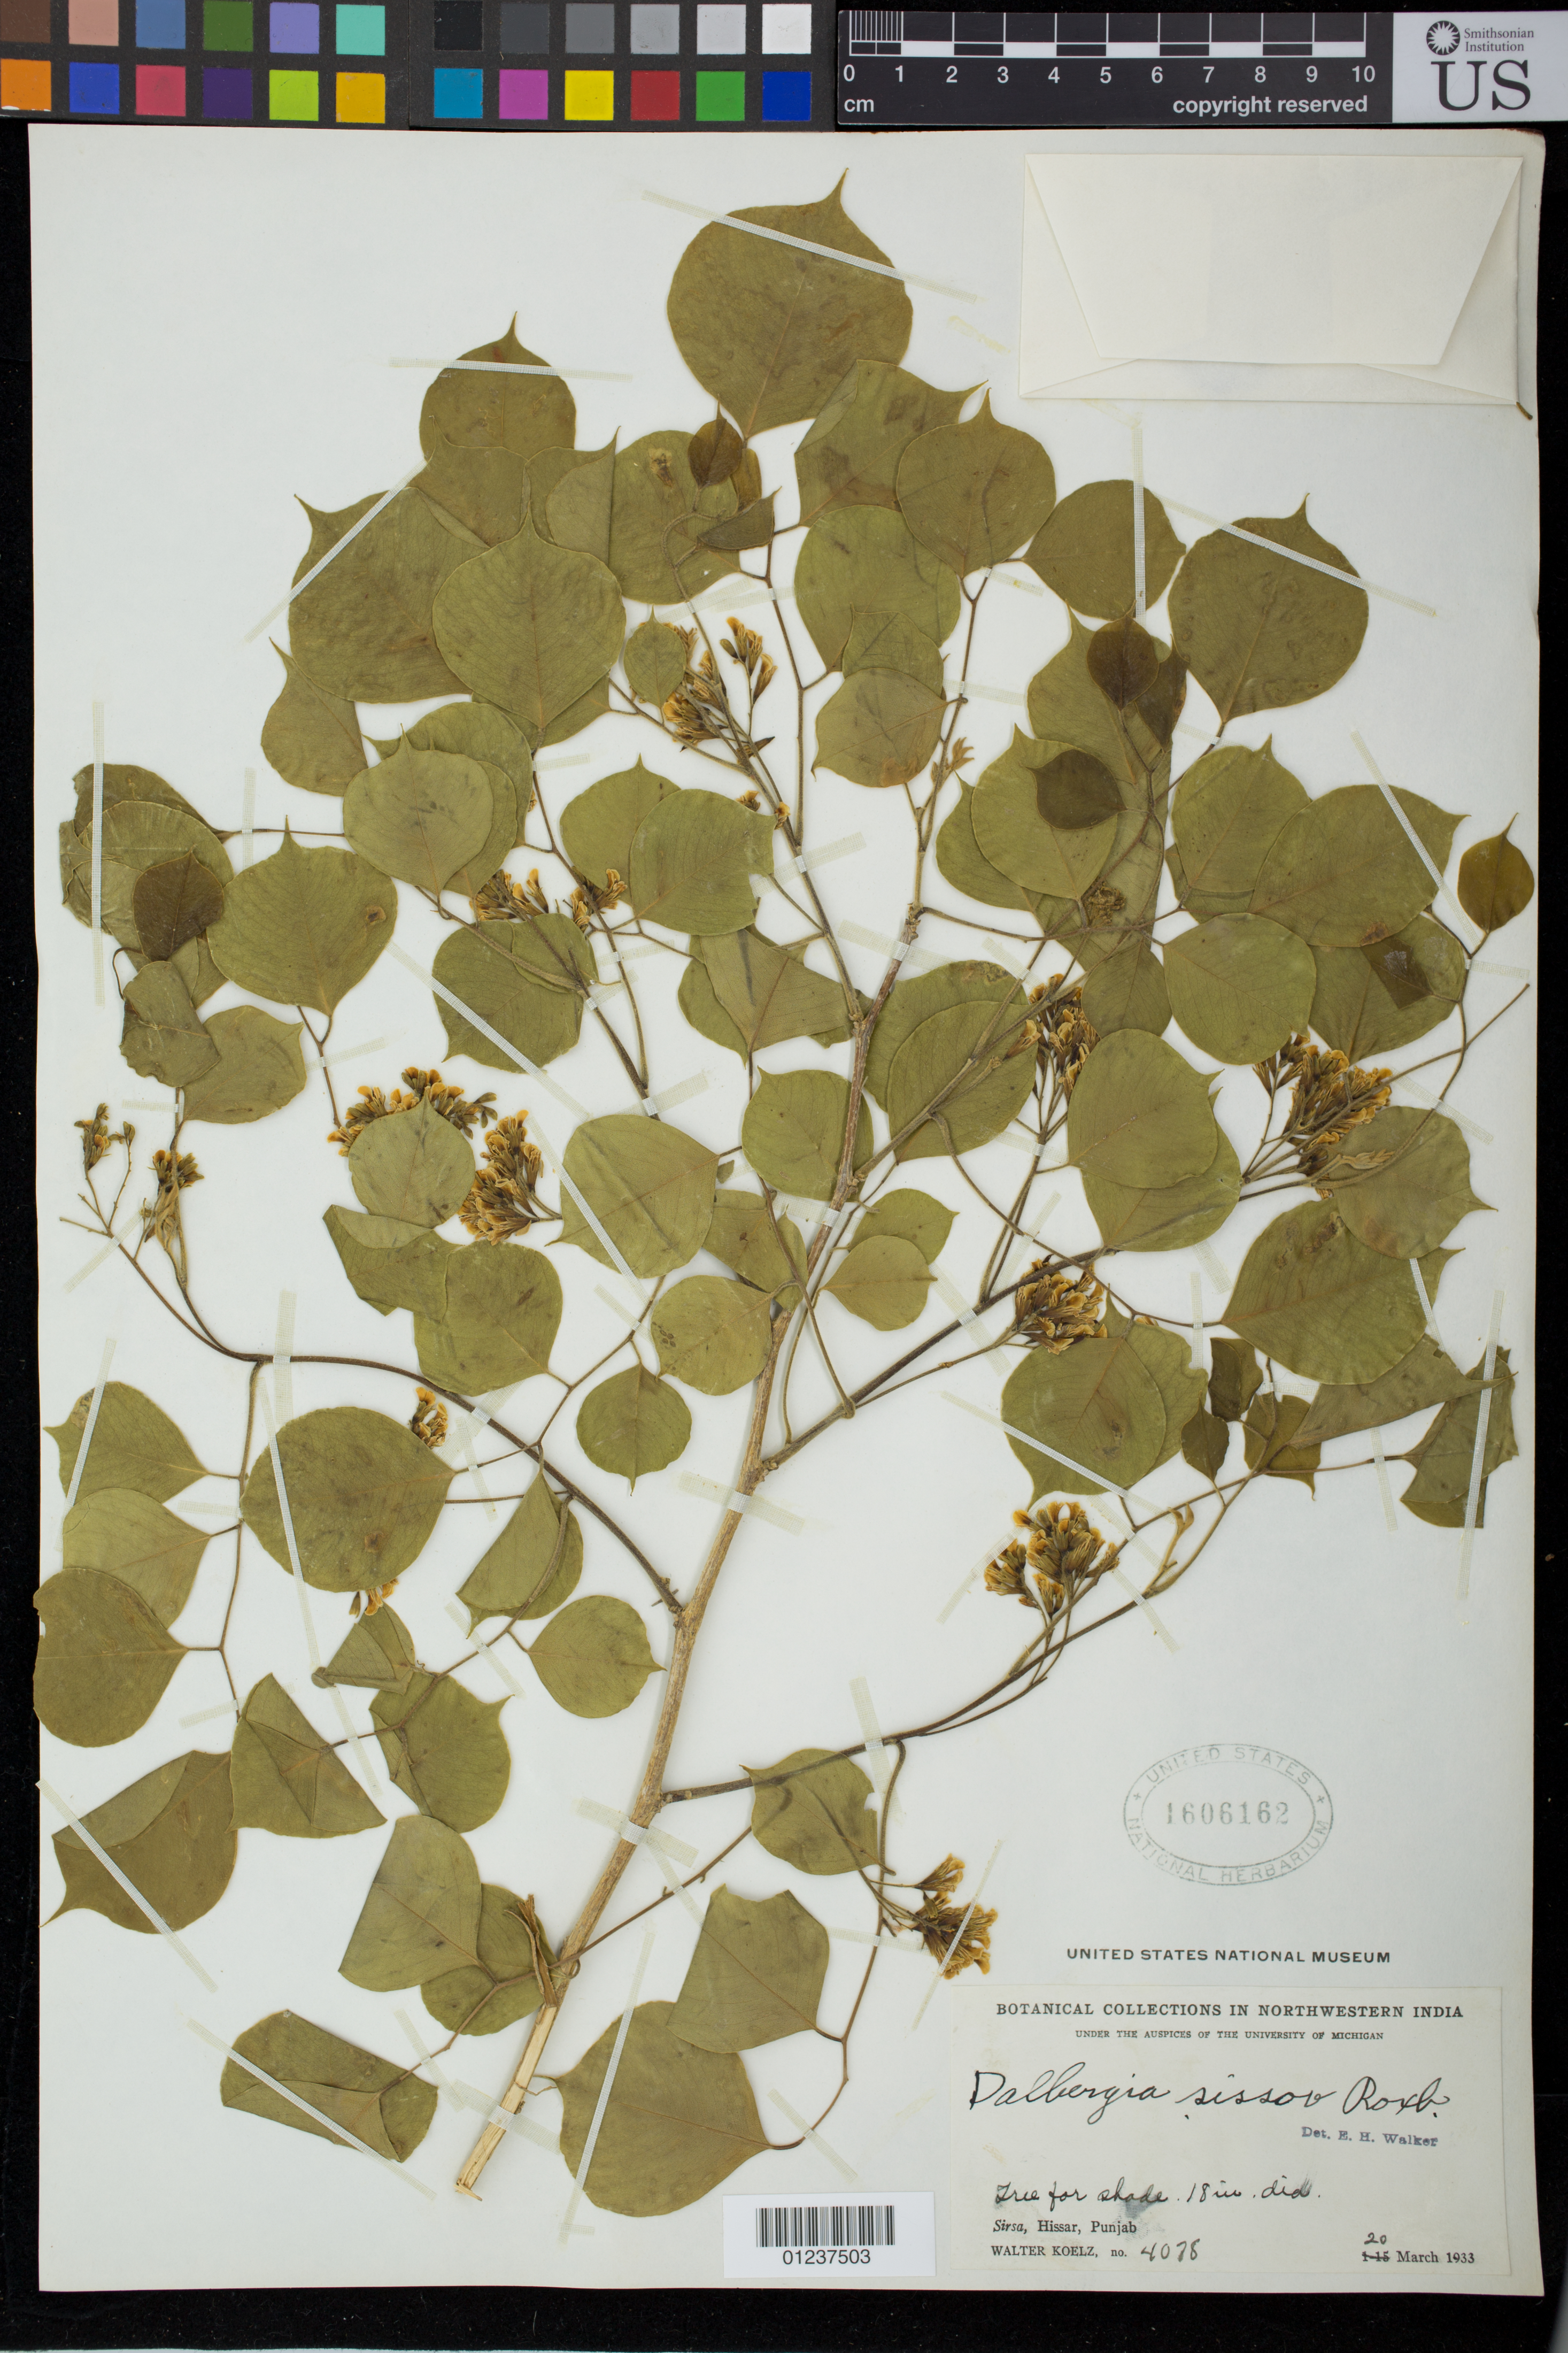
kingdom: Plantae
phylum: Tracheophyta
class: Magnoliopsida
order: Fabales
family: Fabaceae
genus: Dalbergia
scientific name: Dalbergia sissoo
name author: Roxb.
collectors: W. N. Koelz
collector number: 4078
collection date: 1933-03-20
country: India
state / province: Punjab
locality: Sirsa, Hissar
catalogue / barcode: US 1606162